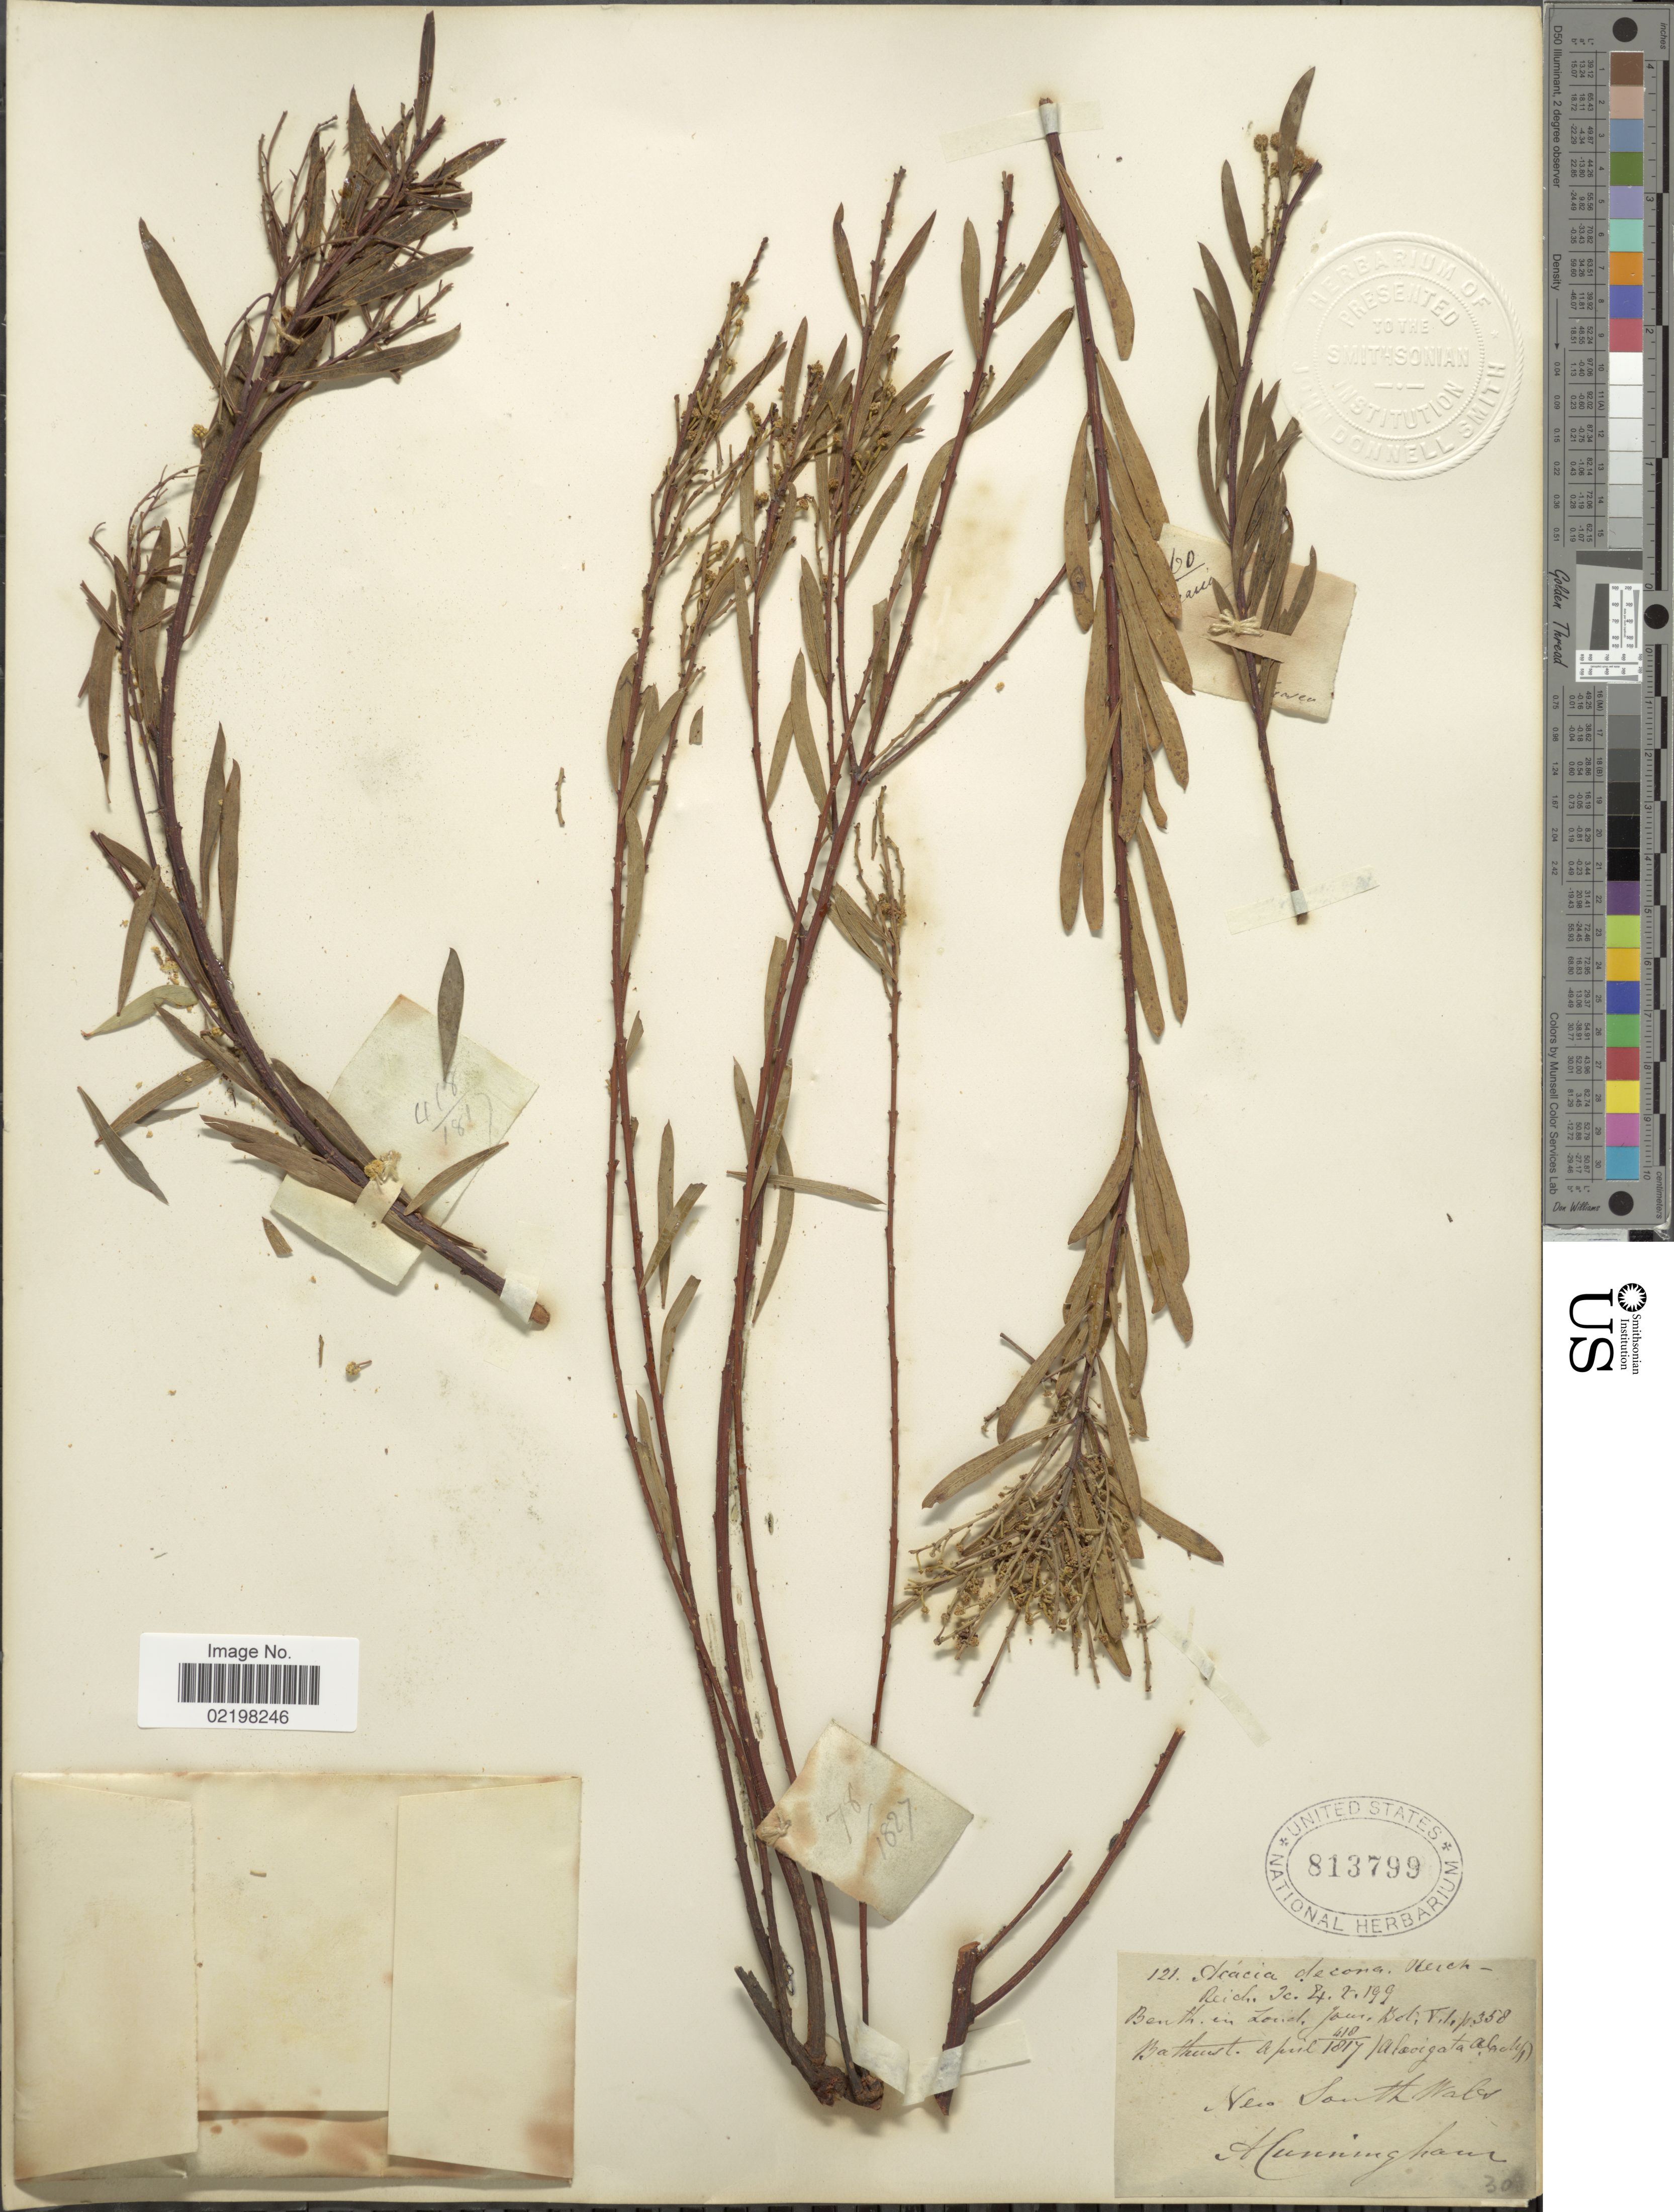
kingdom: Plantae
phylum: Tracheophyta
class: Magnoliopsida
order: Fabales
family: Fabaceae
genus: Acacia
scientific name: Acacia decora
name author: Rchb. f.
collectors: A. Cunningham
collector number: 121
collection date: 1817-04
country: Australia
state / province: New South Wales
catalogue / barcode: US 813799